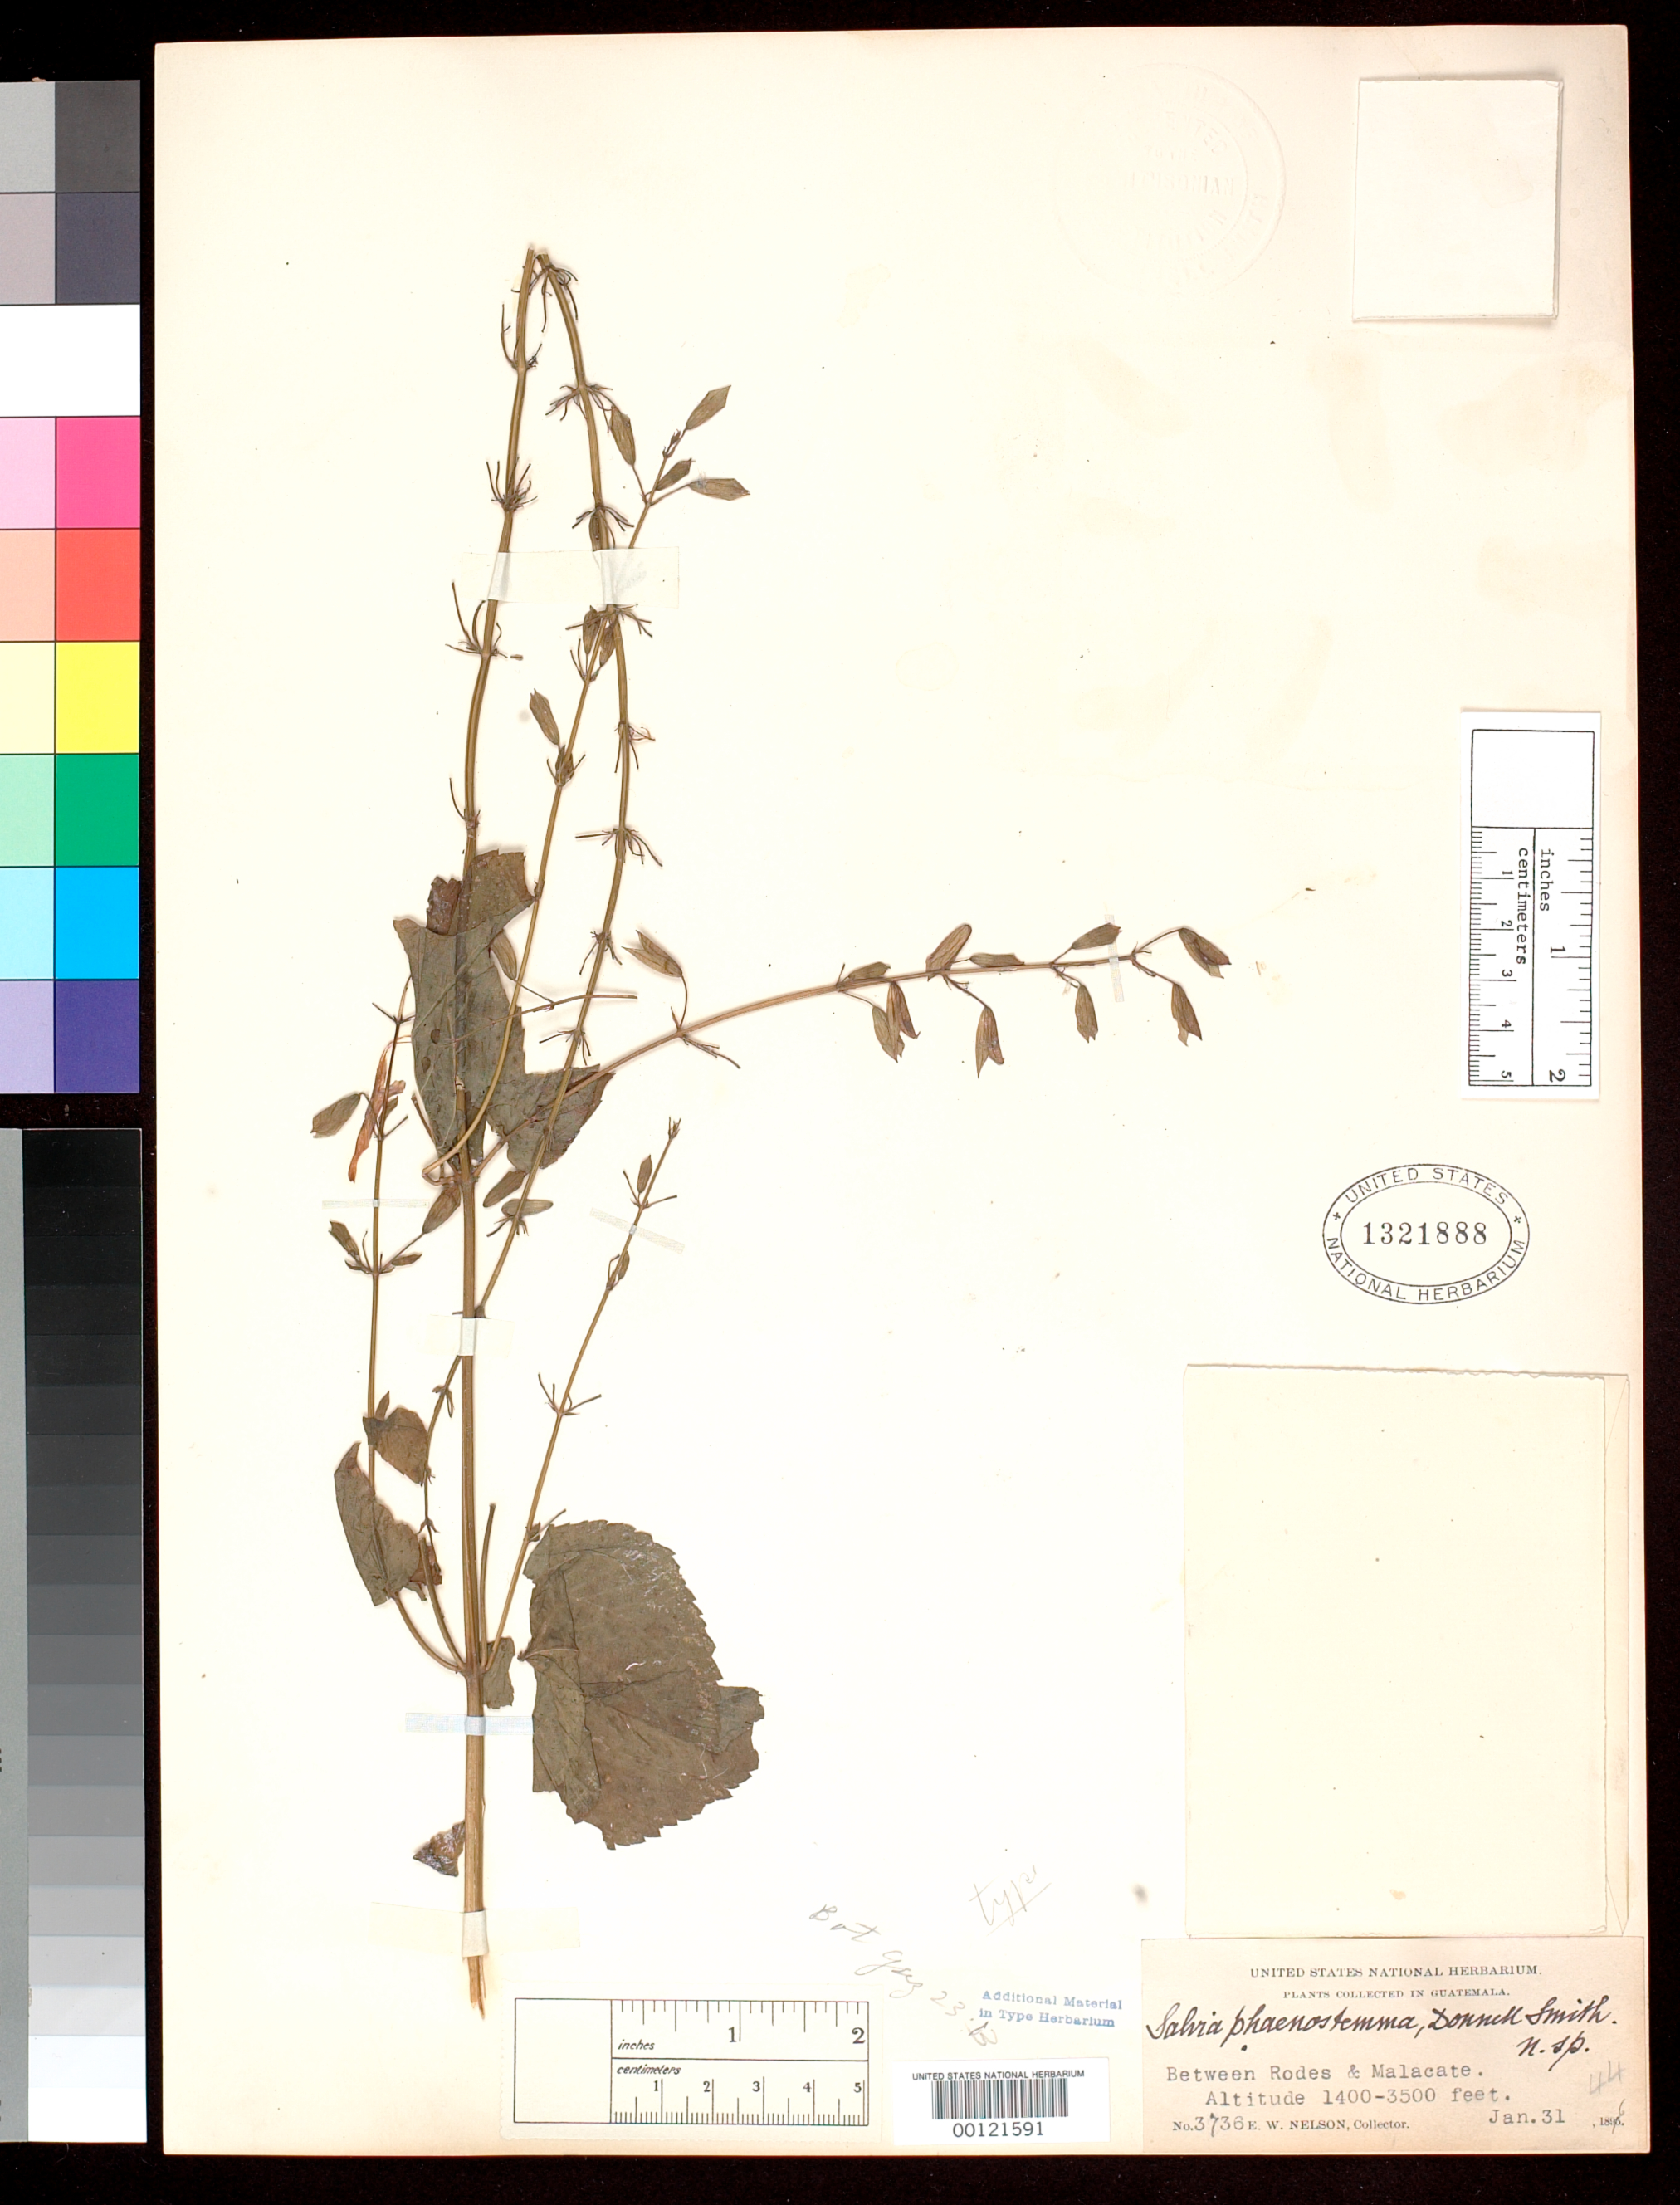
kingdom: Plantae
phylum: Tracheophyta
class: Magnoliopsida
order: Lamiales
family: Lamiaceae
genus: Salvia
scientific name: Salvia phaenostemma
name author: Donn. Sm.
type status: Holotype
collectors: E. W. Nelson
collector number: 3736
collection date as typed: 31 Jan 1896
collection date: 1896-01-31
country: Guatemala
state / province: San Marcos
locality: Between Rodes & Malacate.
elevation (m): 427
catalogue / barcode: US 1321888